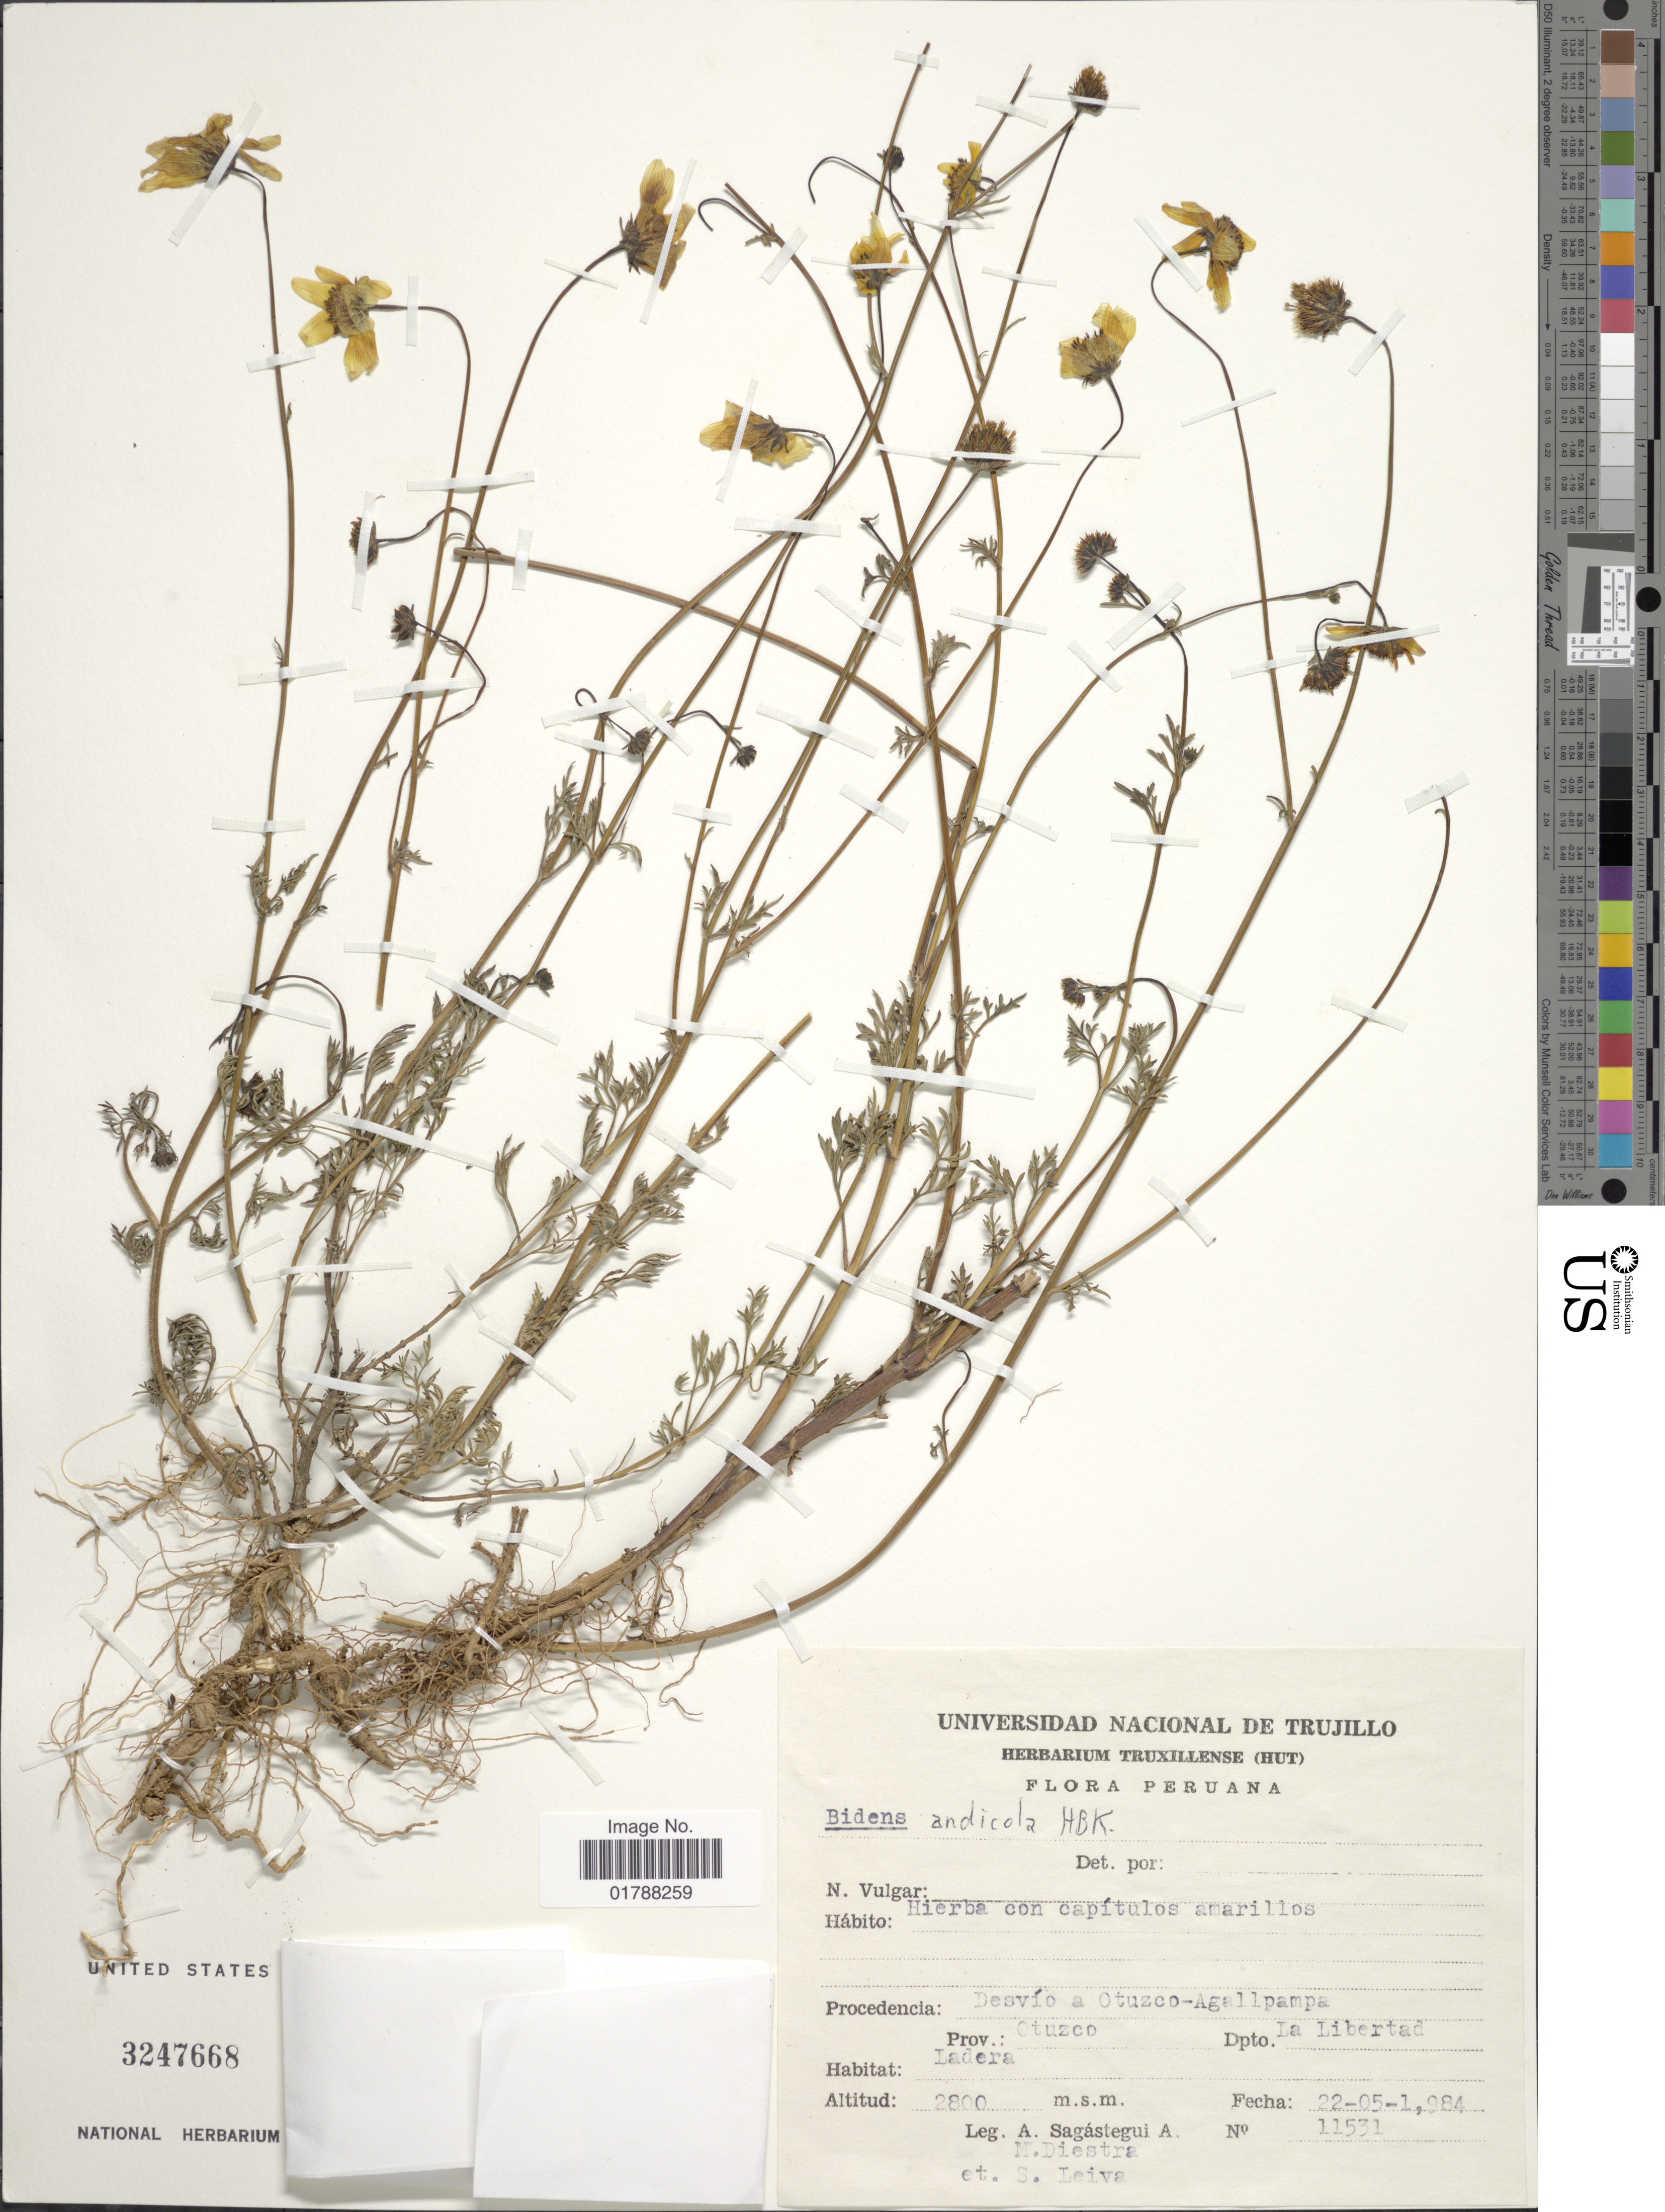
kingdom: Plantae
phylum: Tracheophyta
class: Magnoliopsida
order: Asterales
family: Asteraceae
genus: Bidens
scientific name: Bidens andicola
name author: Kunth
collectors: A. Sagástegui A., M. Diestra & S. Leiva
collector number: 11531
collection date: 1984-05-22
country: Peru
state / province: La Libertad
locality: Procedencia: Desvío a Otuzca-Agallpampa. Prov.: Otuzco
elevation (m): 2800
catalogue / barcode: US 3247668